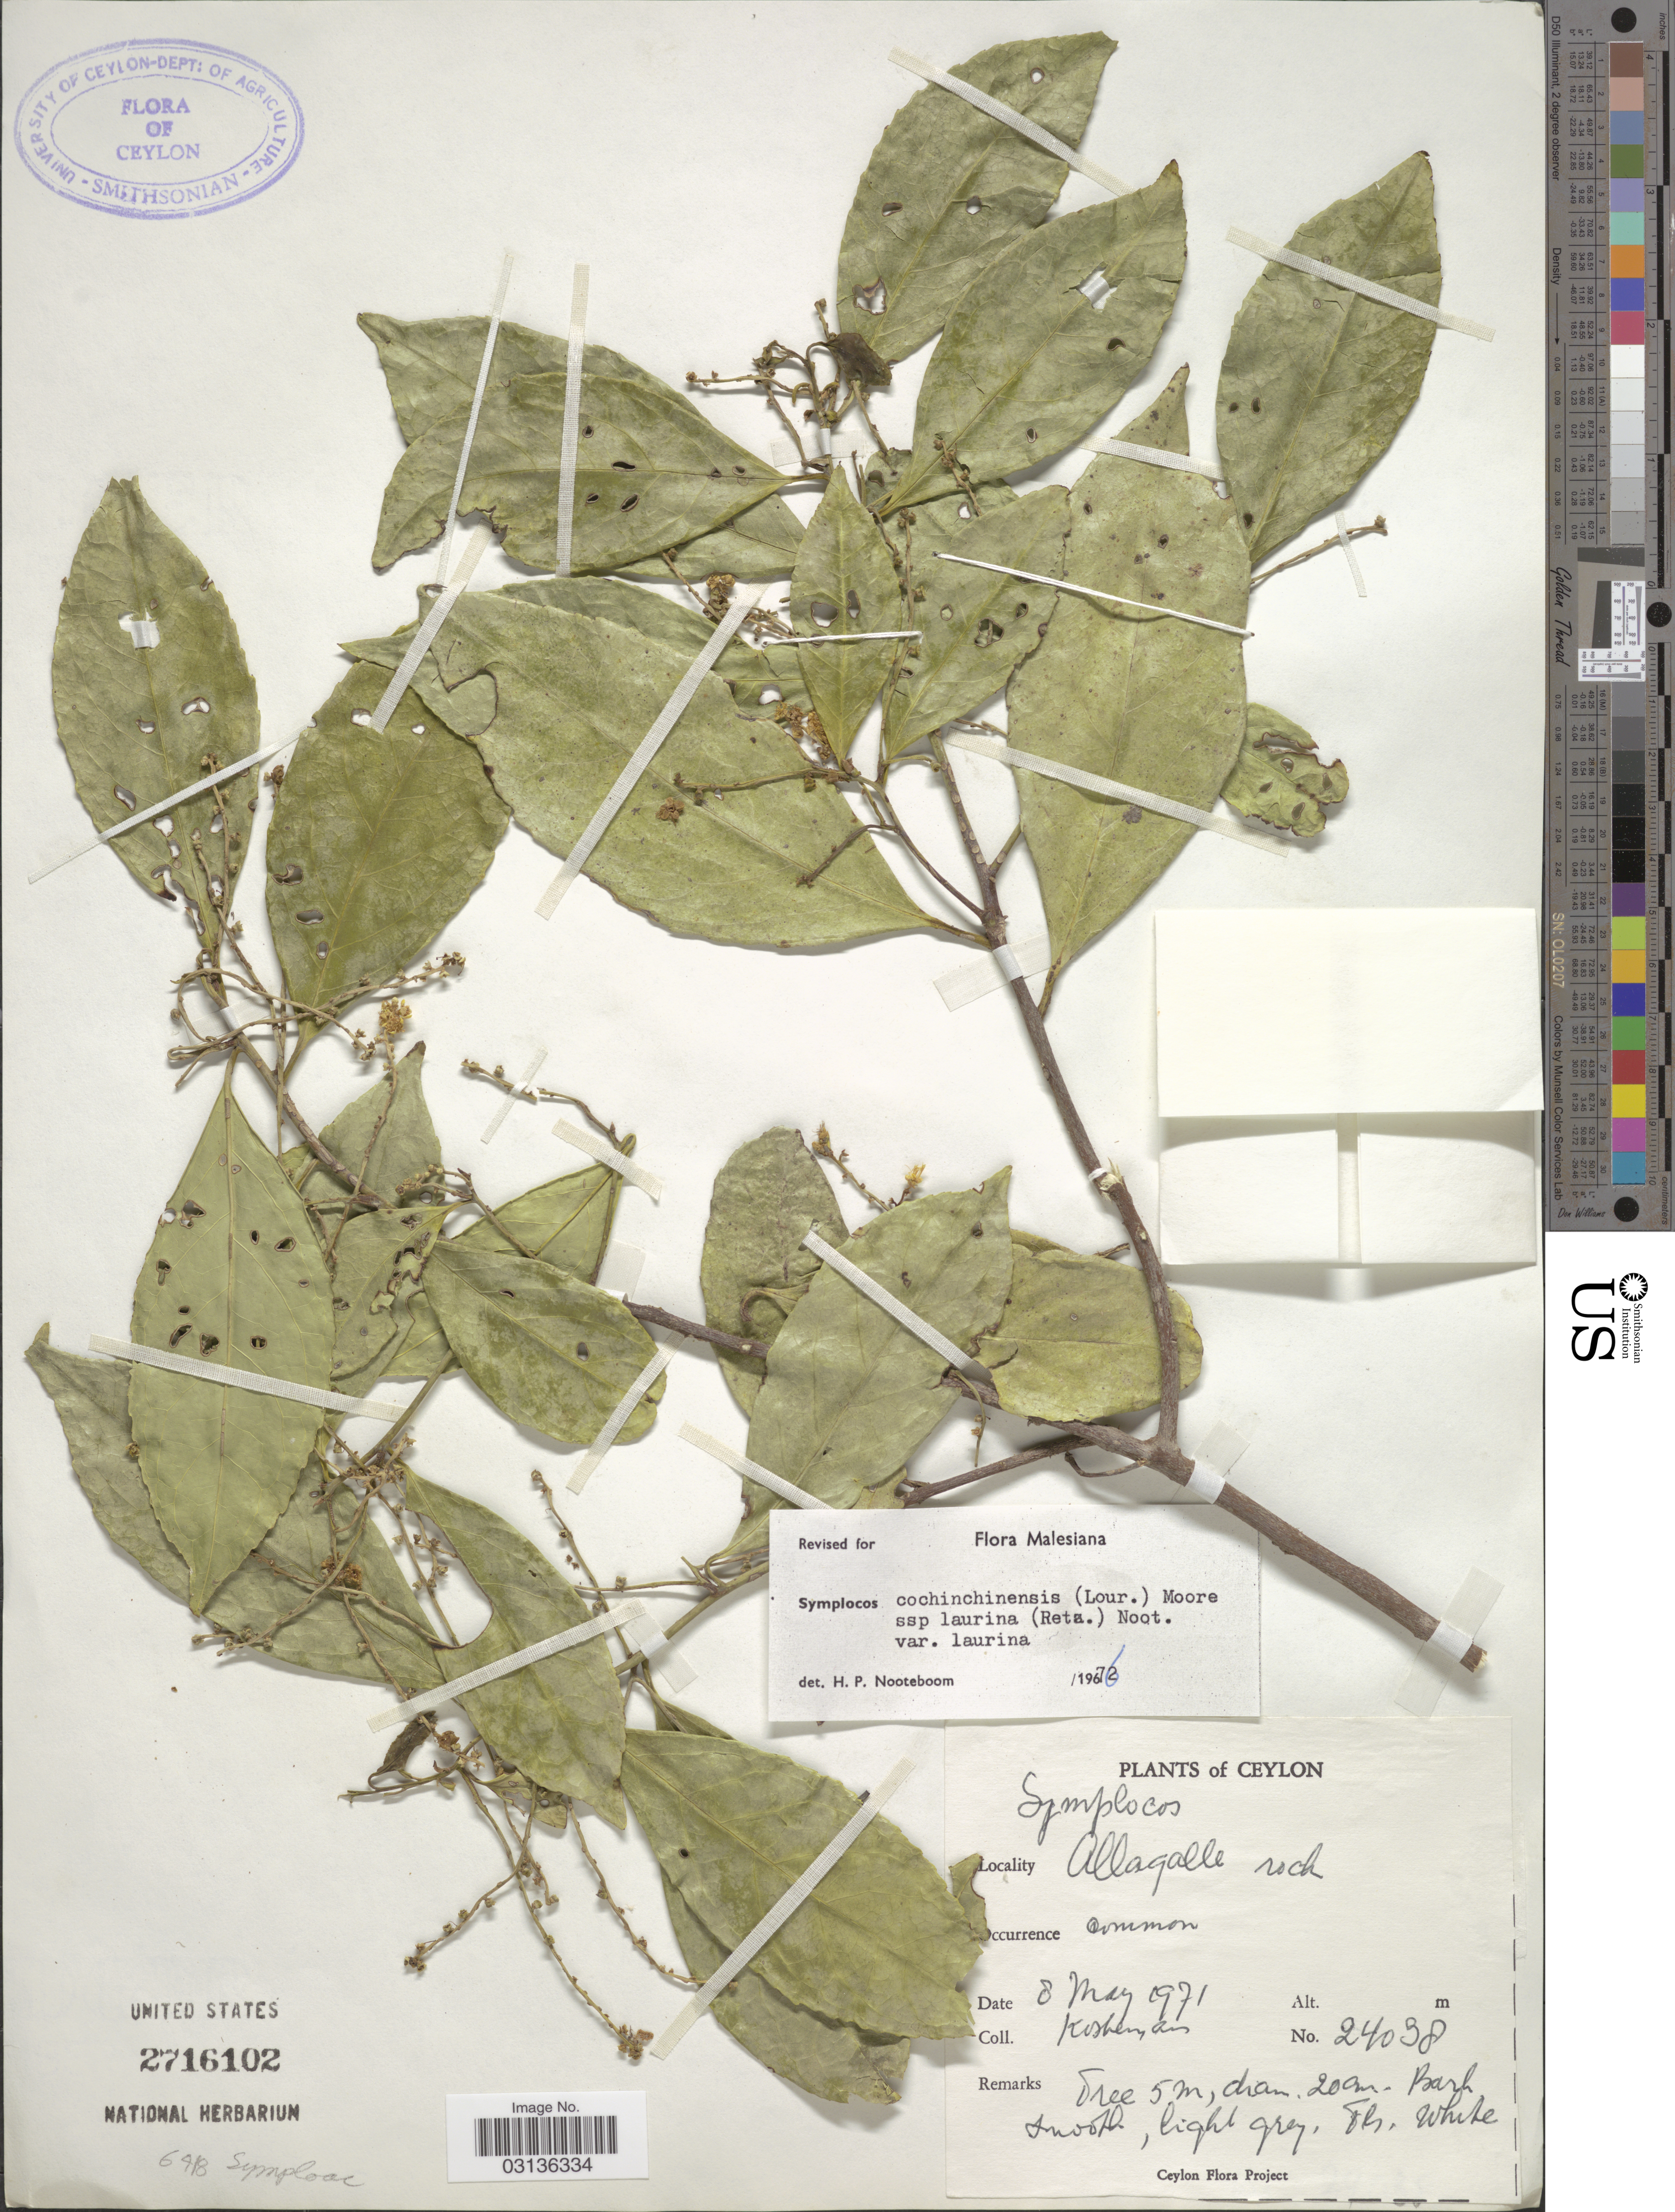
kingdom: Plantae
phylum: Tracheophyta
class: Magnoliopsida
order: Ericales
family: Symplocaceae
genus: Symplocos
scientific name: Symplocos cochinchinensis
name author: (Lour.) S. Moore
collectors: Kostermans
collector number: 24038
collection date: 1971-05-08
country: Sri Lanka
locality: Ceylon. Allagalle rock.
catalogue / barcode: US 2716102